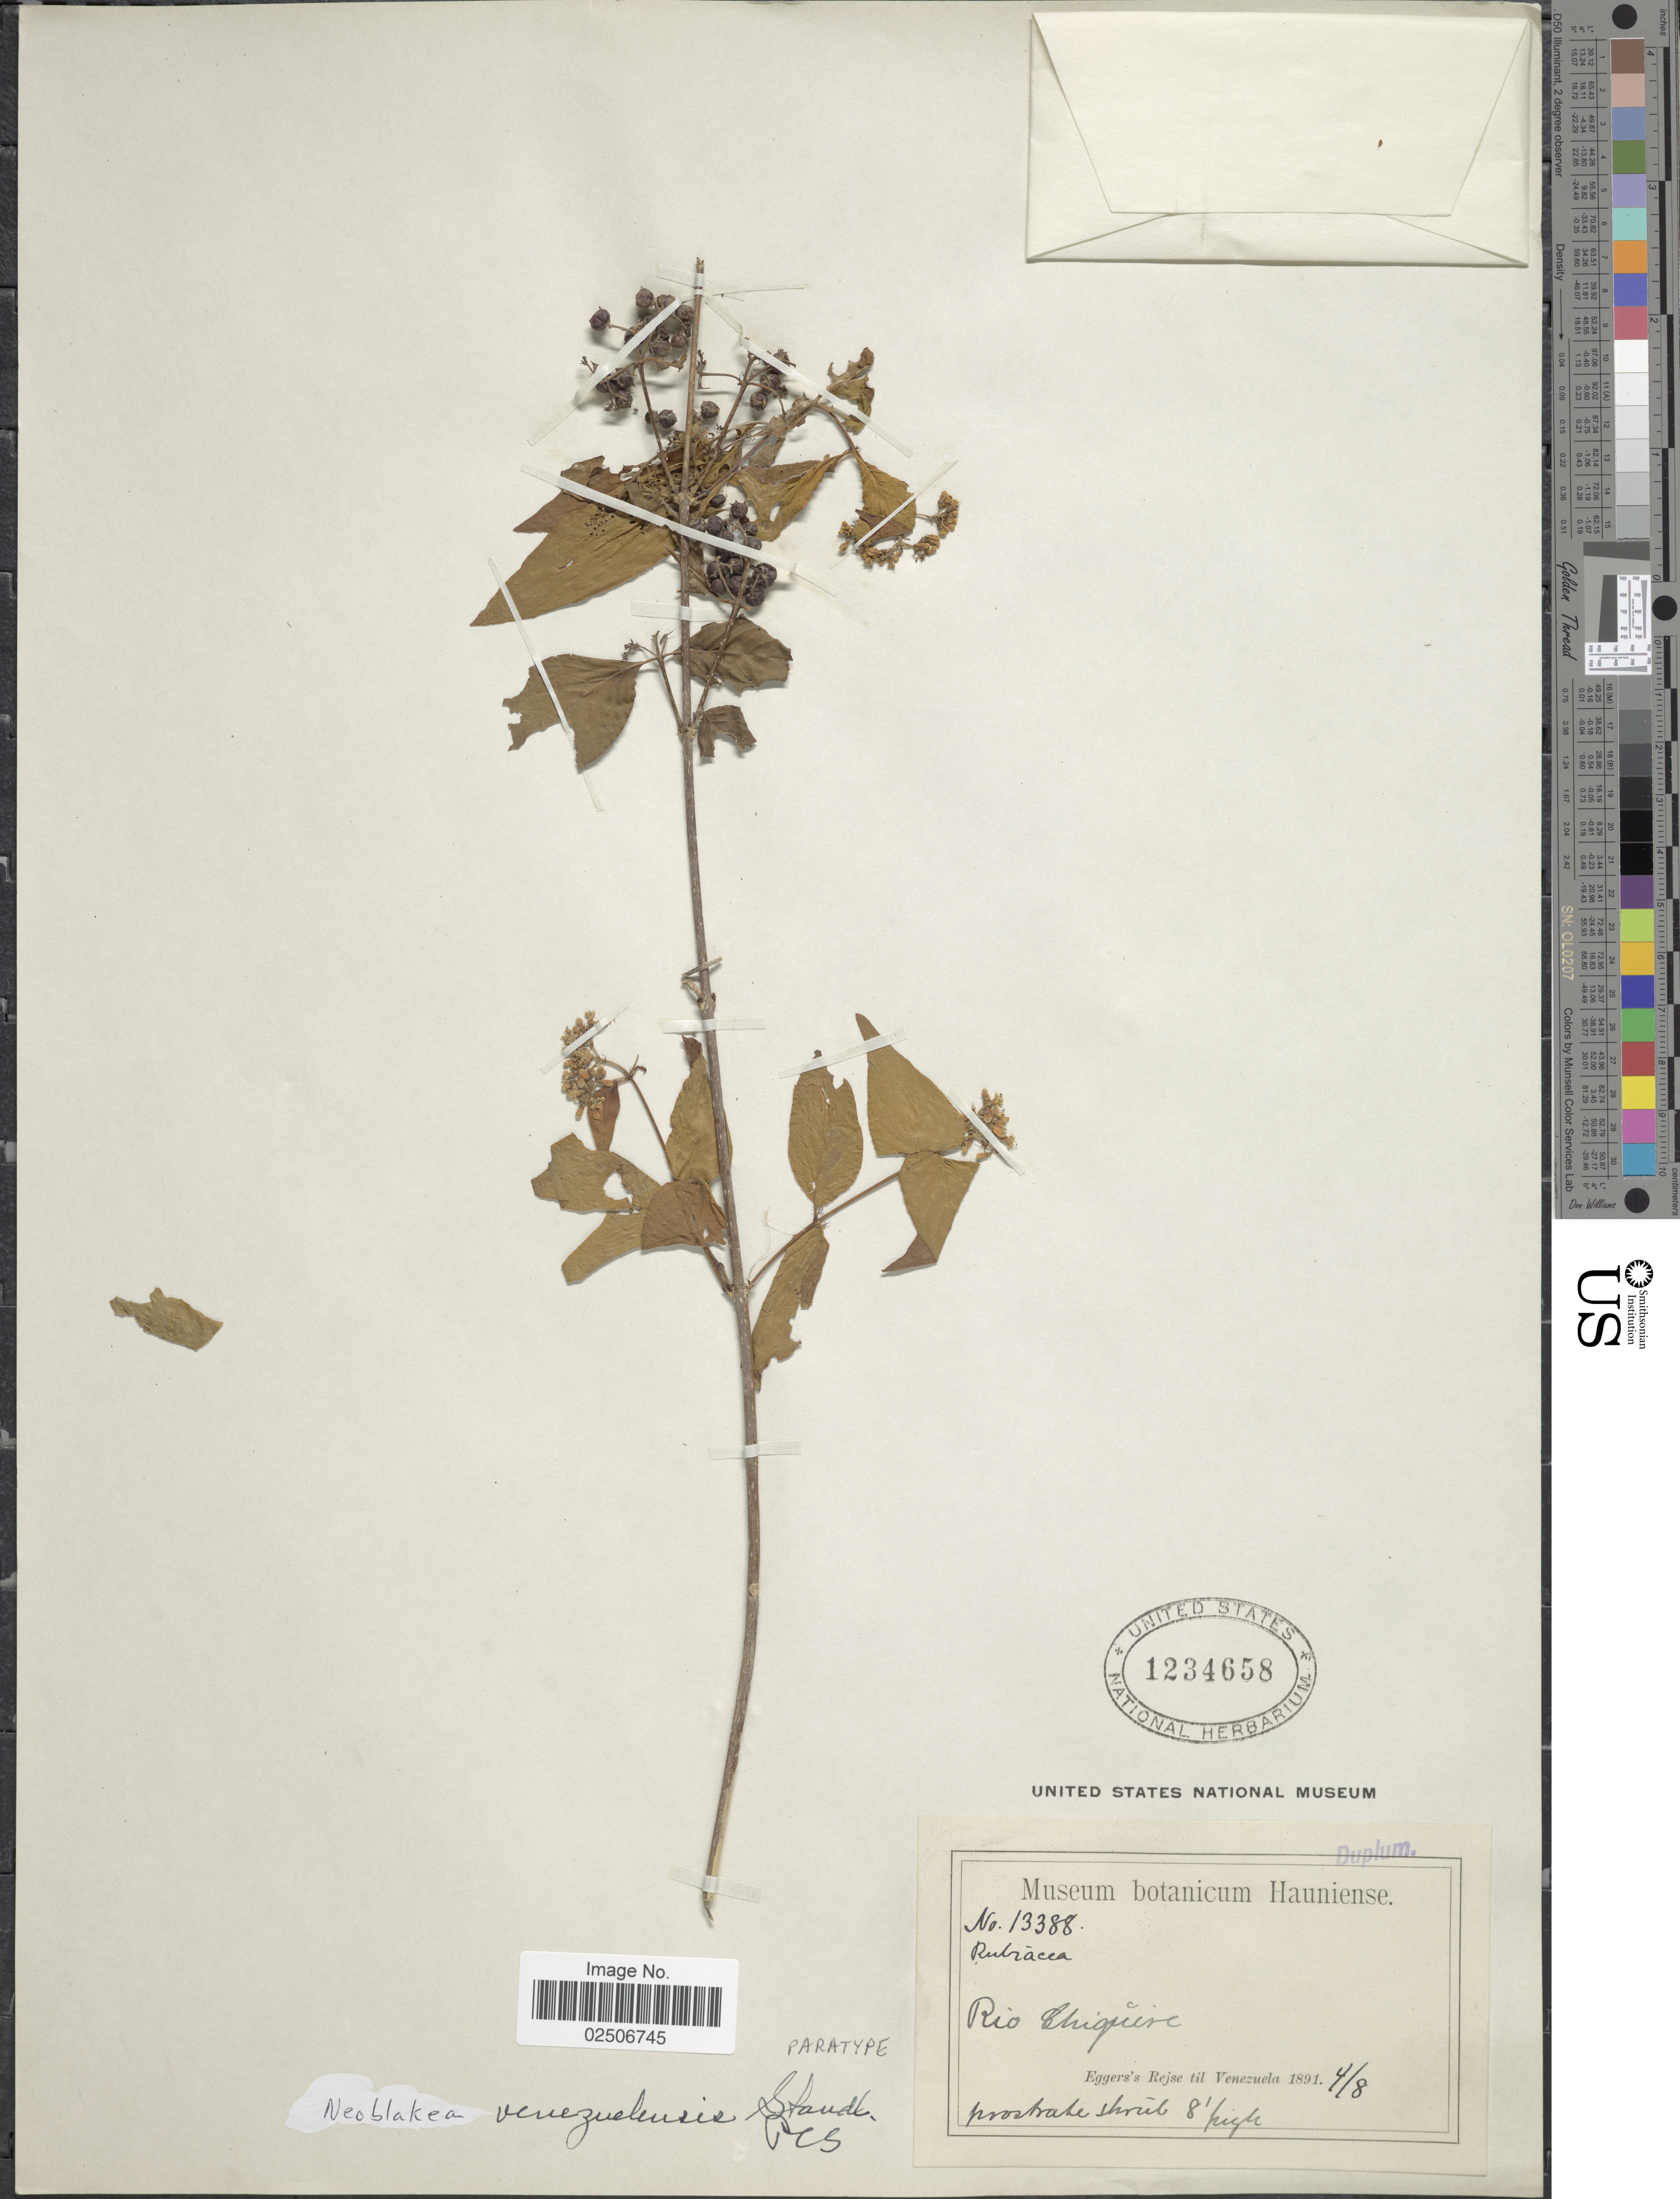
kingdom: Plantae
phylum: Tracheophyta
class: Magnoliopsida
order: Gentianales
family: Rubiaceae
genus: Neoblakea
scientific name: Neoblakea venezuelensis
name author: Standl.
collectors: E. Rejse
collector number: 13388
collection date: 1891-08-04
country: Venezuela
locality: Rio Chiquire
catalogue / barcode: US 1234658